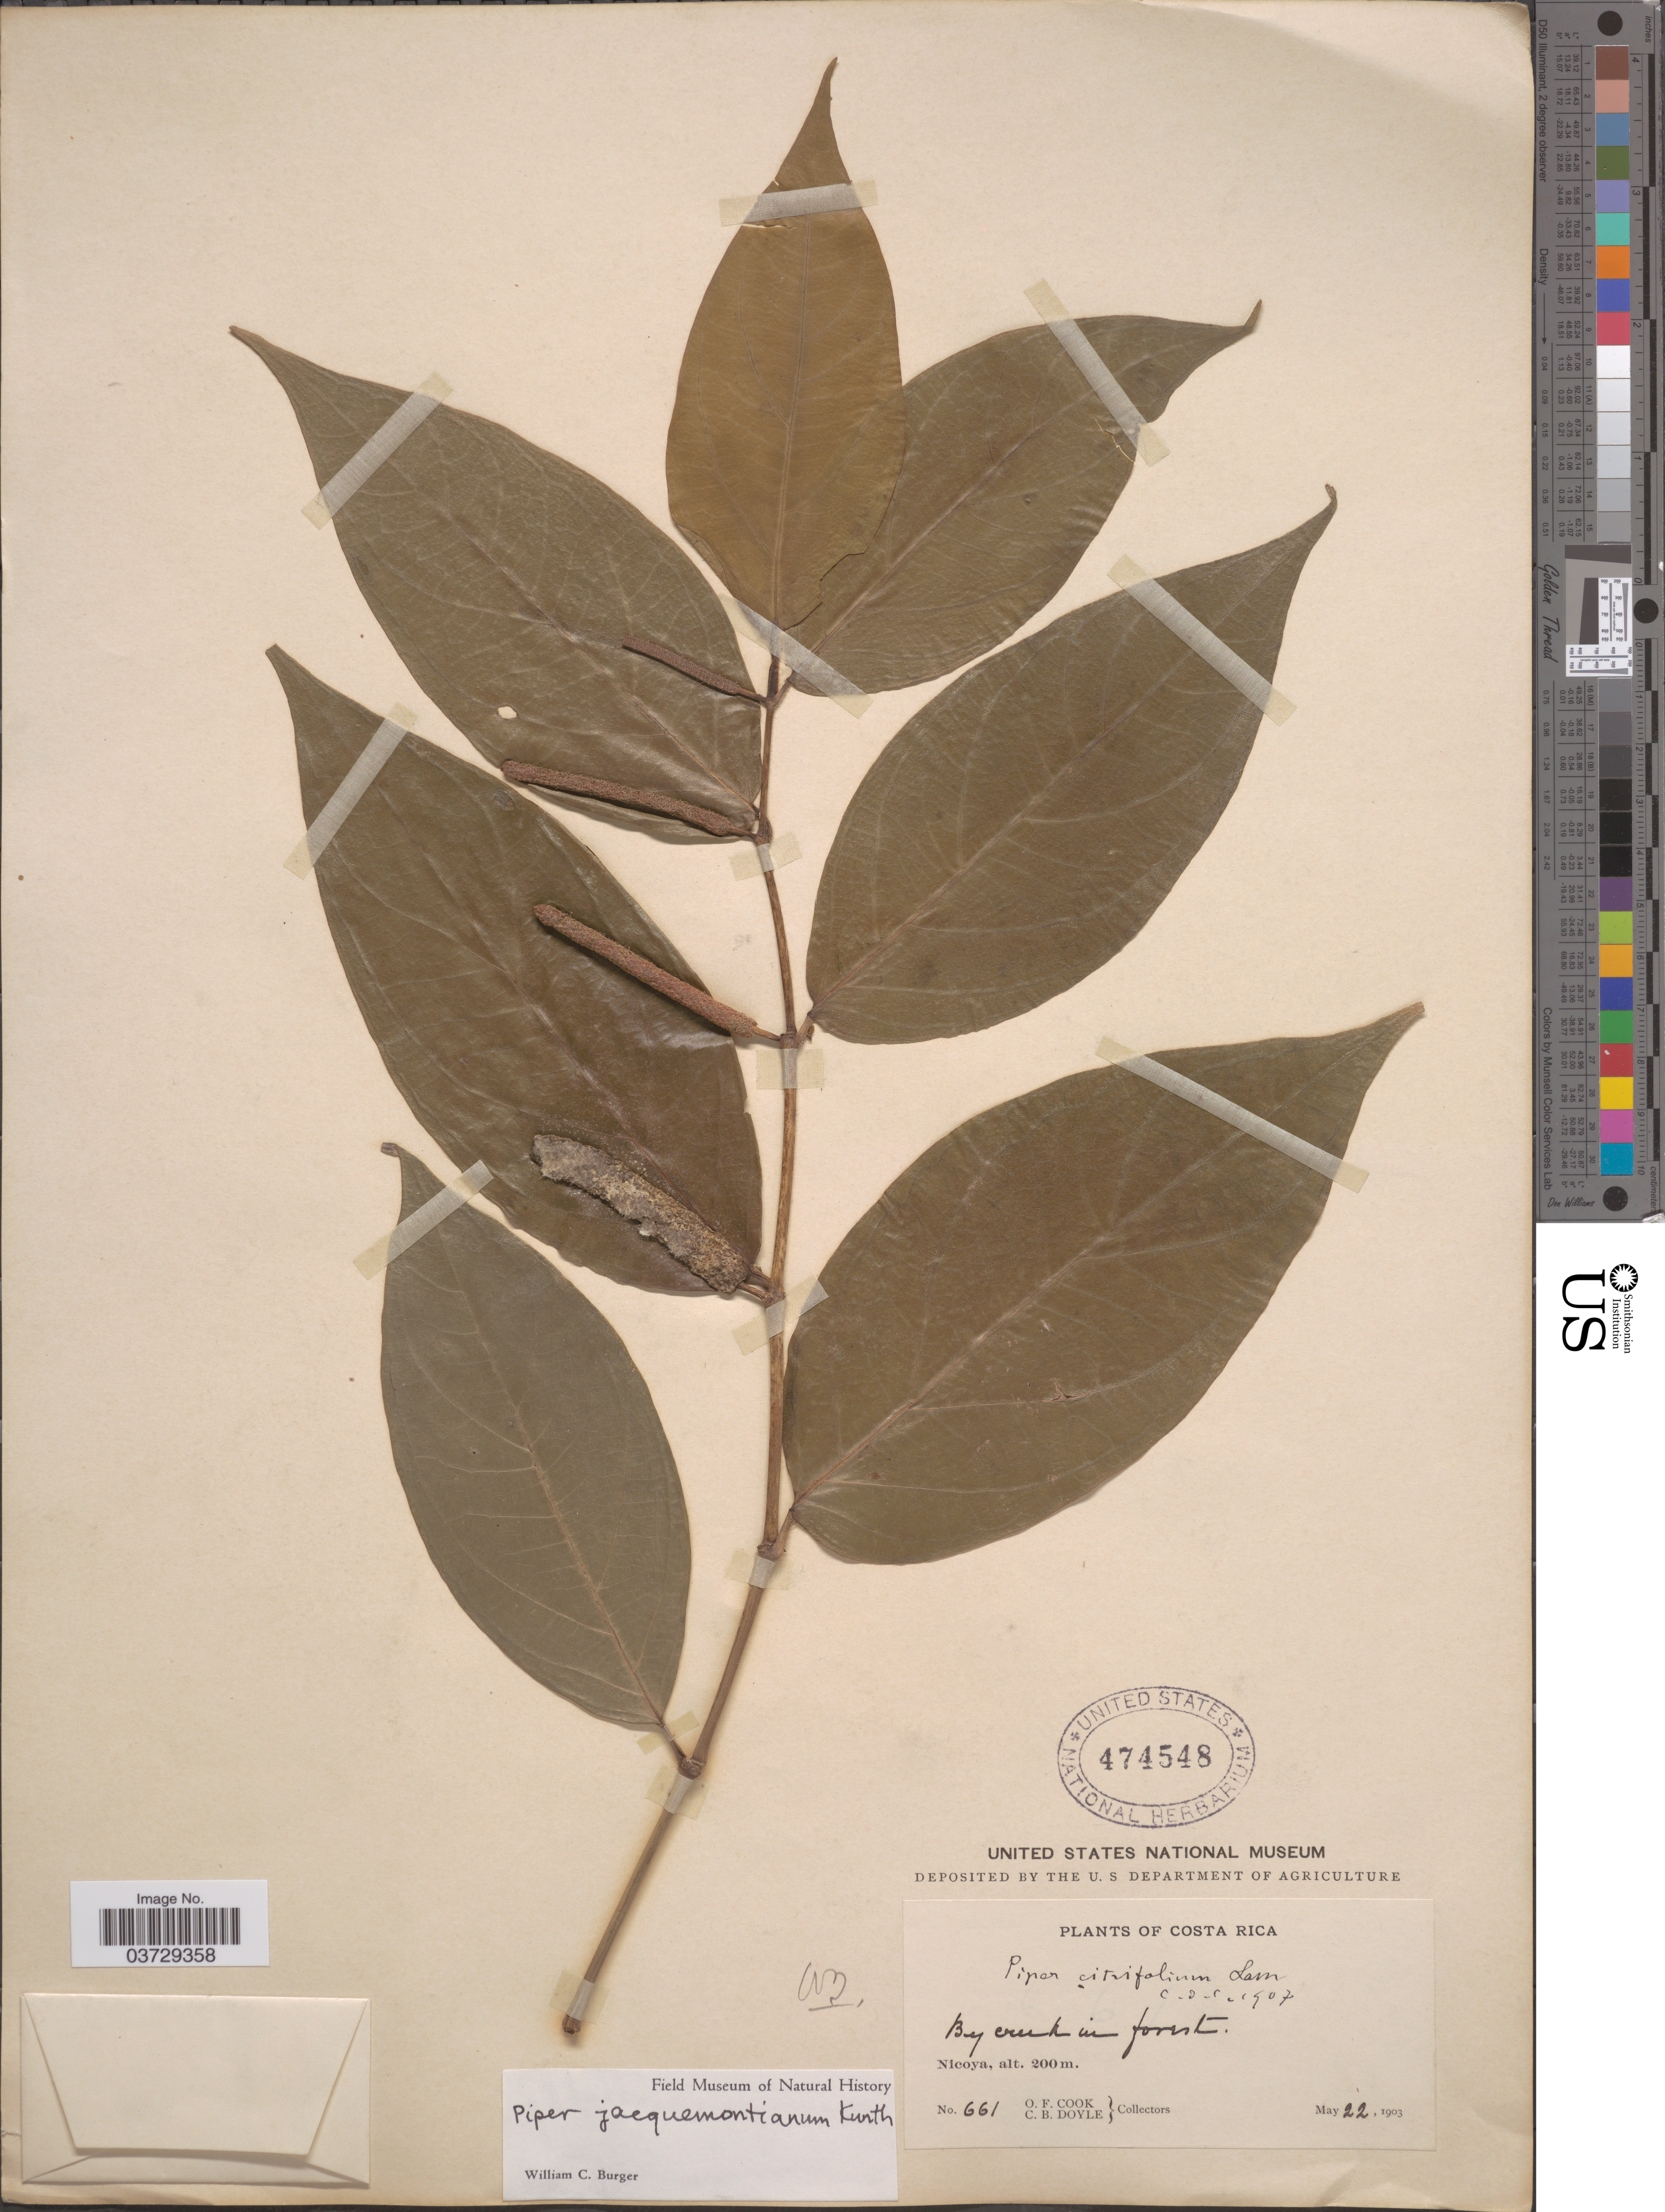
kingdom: Plantae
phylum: Tracheophyta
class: Magnoliopsida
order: Piperales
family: Piperaceae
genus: Piper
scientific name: Piper jacquemontianum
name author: Kunth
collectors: O. F. Cook & C. Doyle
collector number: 661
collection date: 1903-05-22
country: Costa Rica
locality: Nicoya.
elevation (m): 200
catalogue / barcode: US 474548